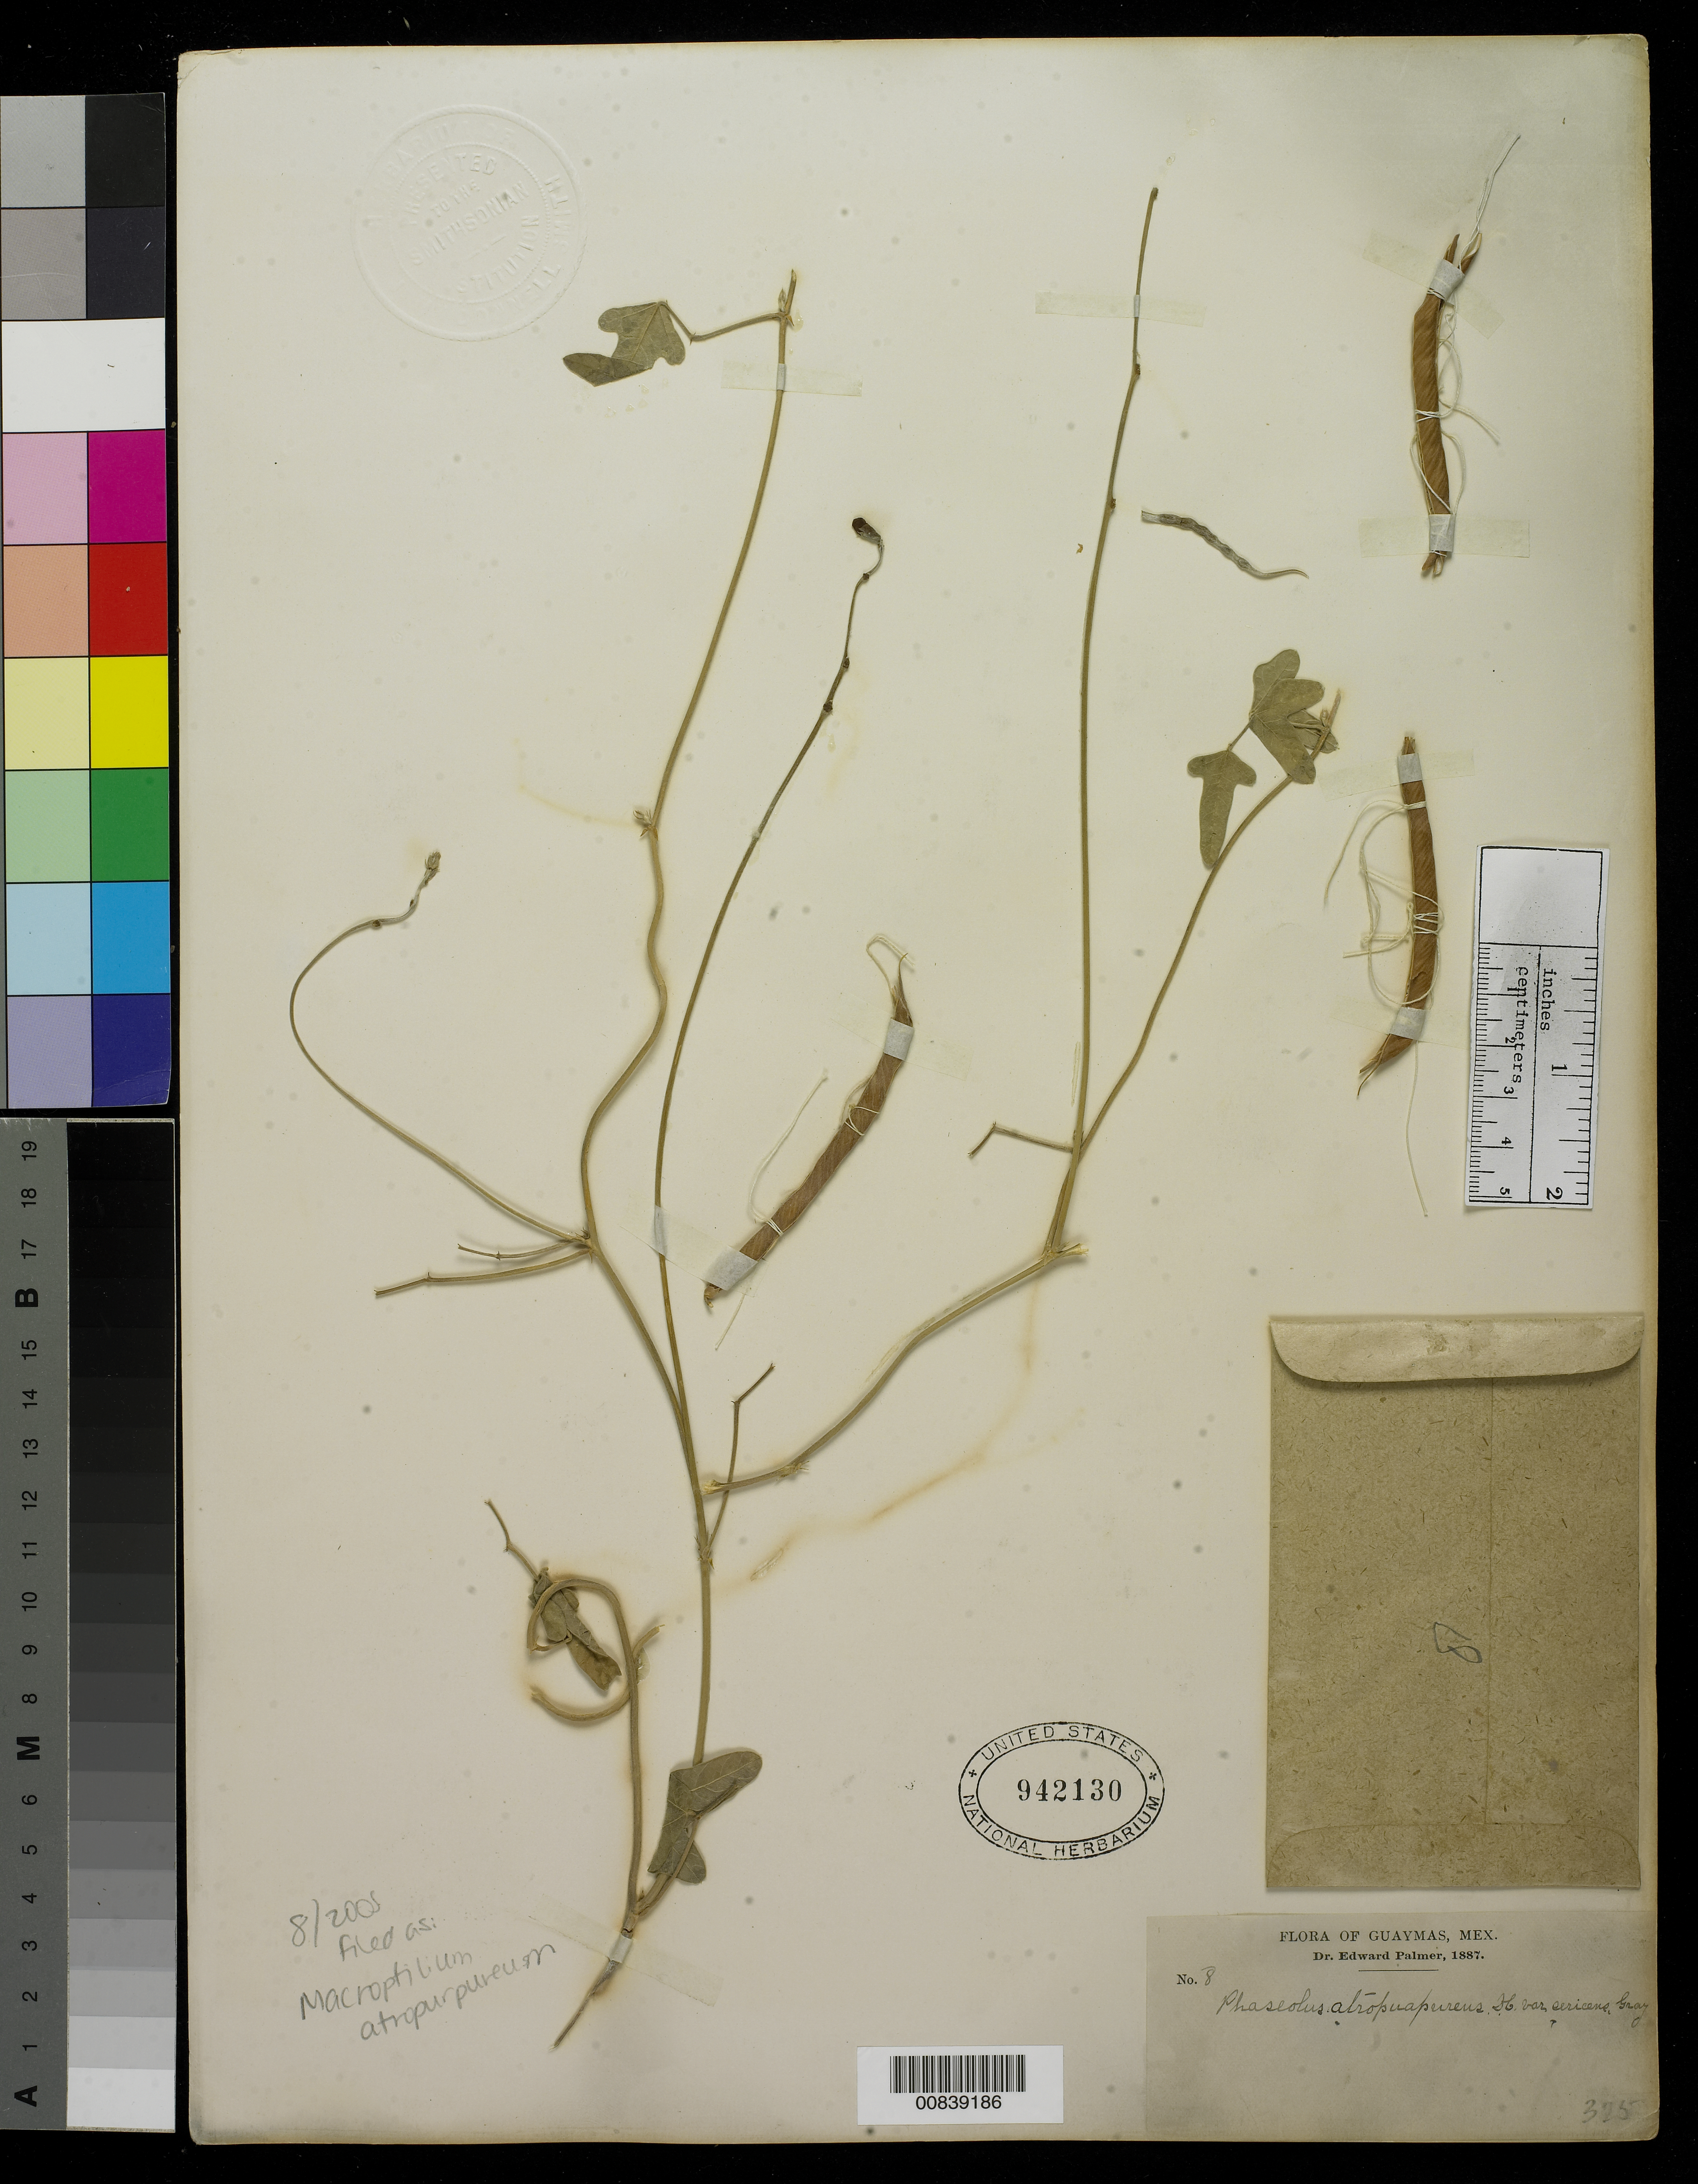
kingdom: Plantae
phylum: Tracheophyta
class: Magnoliopsida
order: Fabales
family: Fabaceae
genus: Macroptilium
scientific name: Macroptilium atropurpureum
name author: (DC.) Urb.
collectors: E. Palmer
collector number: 8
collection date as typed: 1887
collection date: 1887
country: Mexico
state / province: Sonora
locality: Guaymas, Sonora.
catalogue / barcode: US 942130